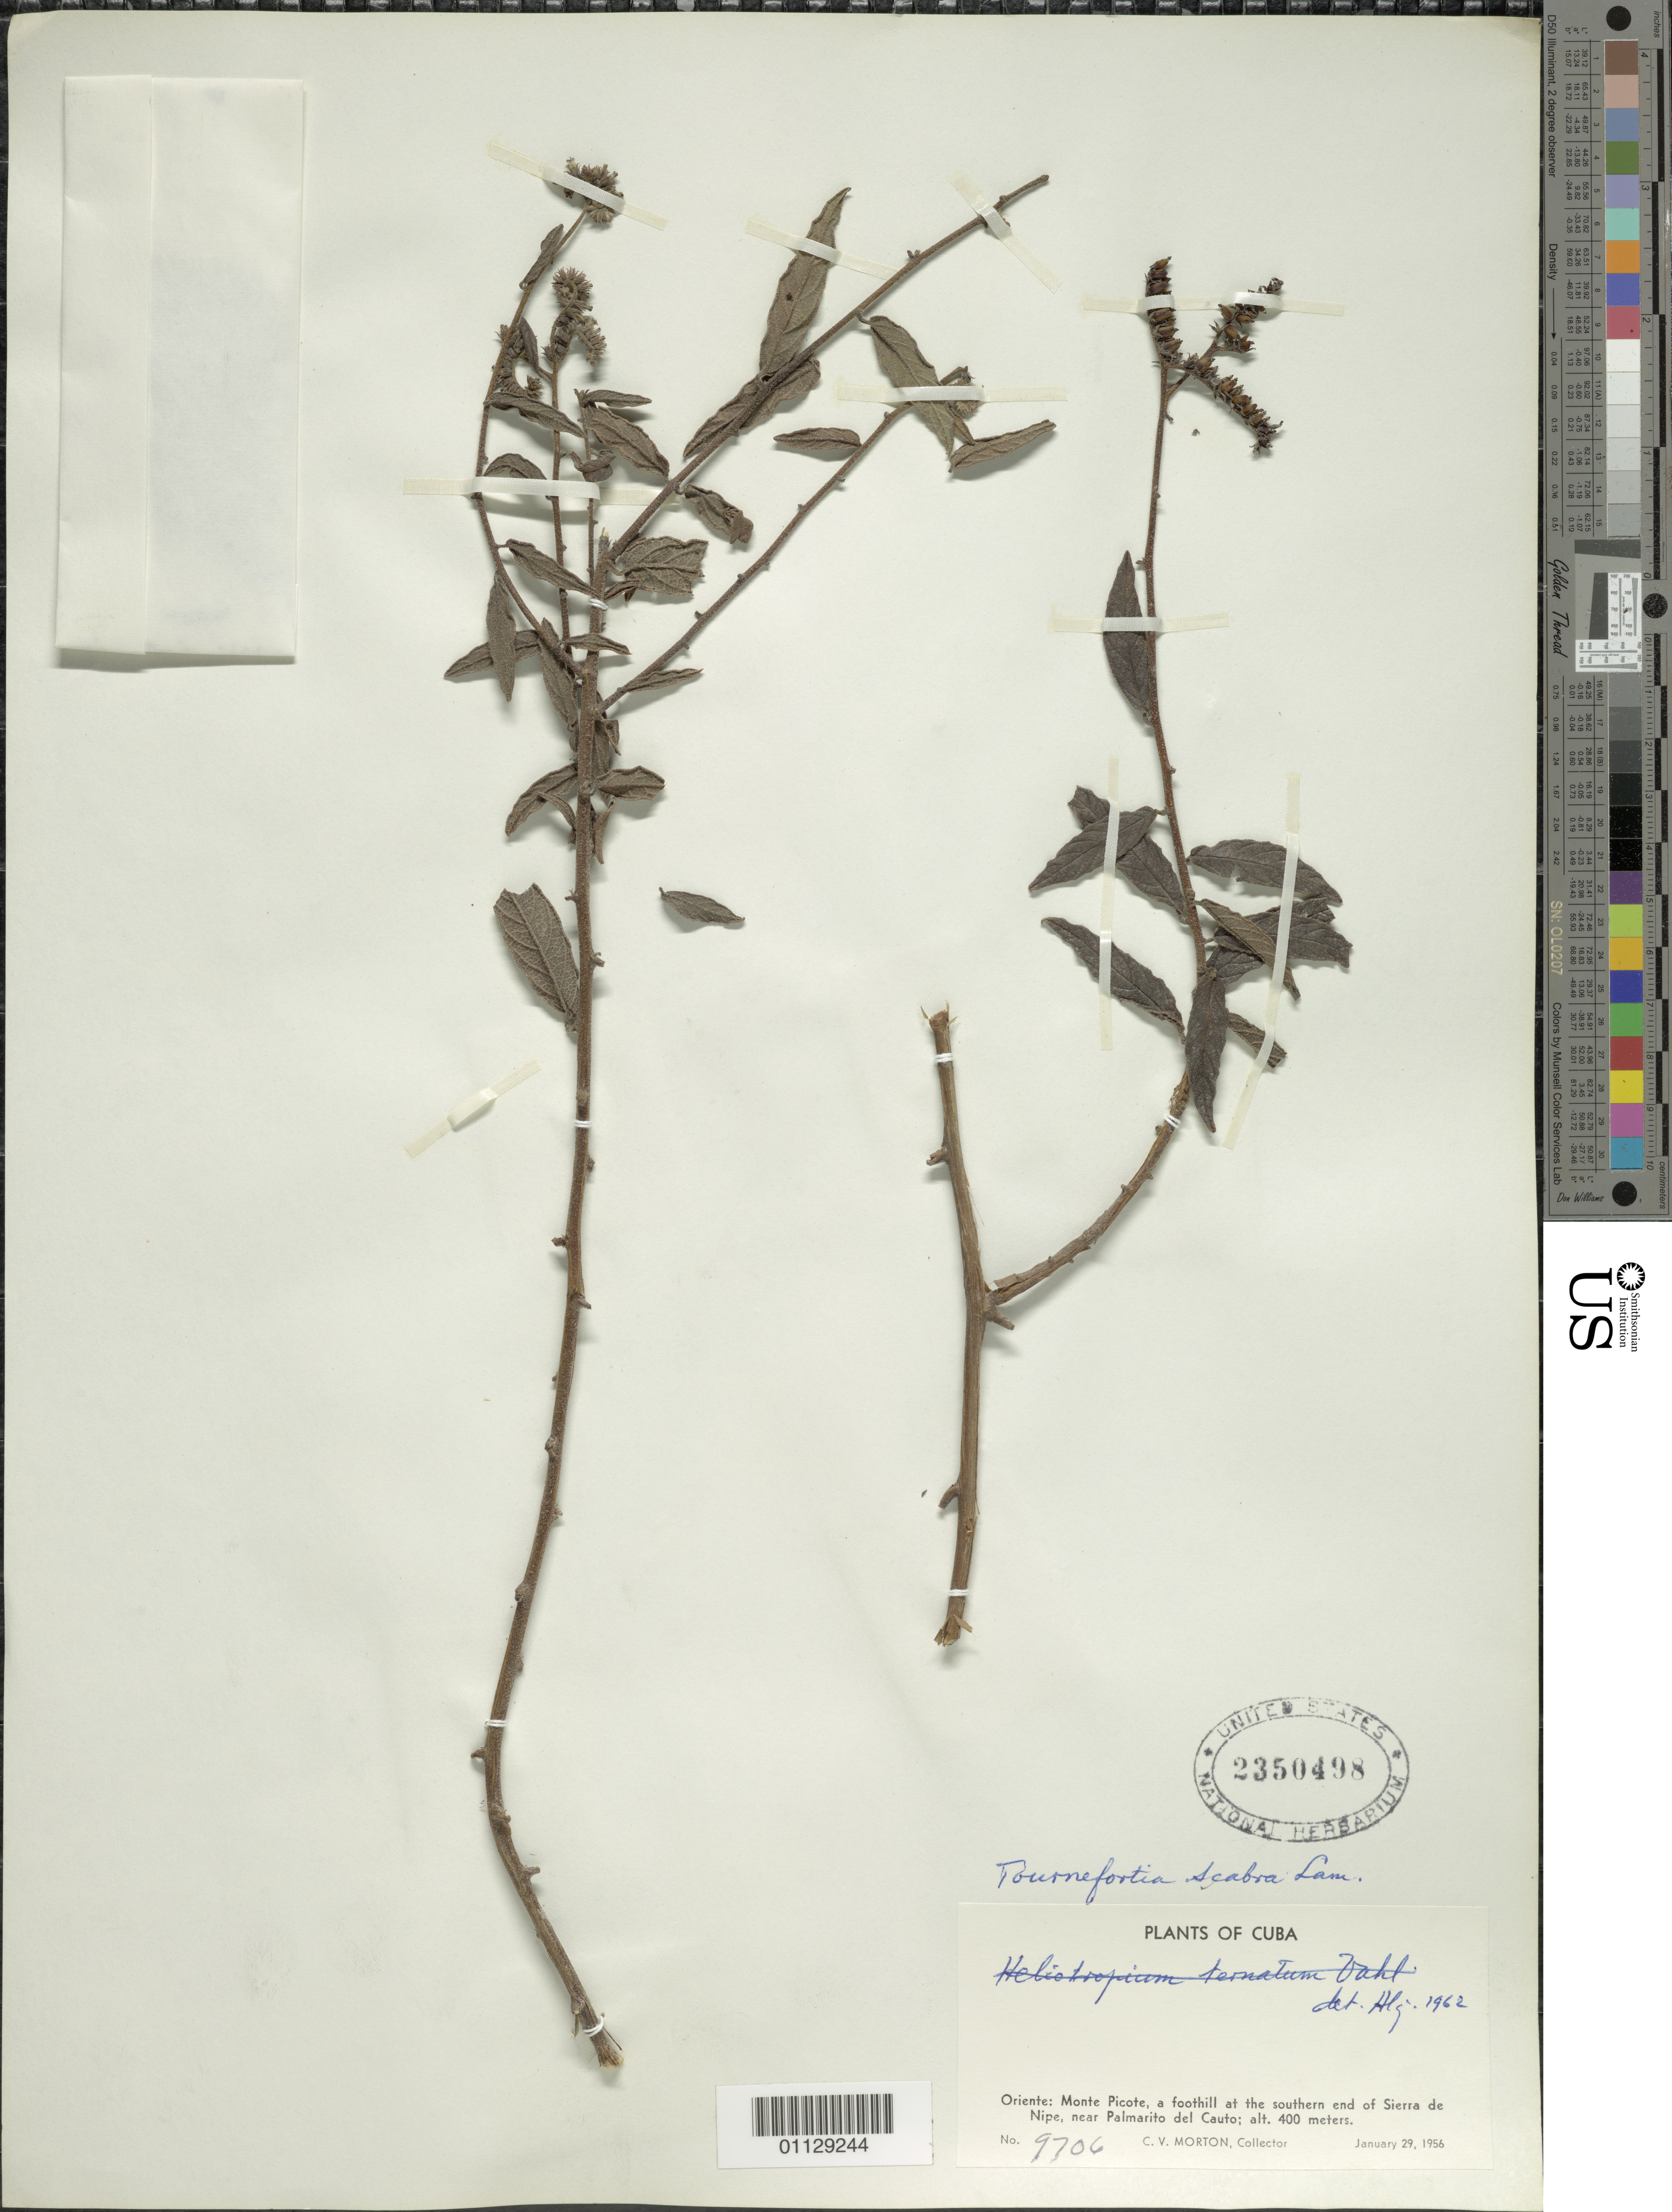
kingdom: Plantae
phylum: Tracheophyta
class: Magnoliopsida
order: Boraginales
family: Heliotropiaceae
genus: Tournefortia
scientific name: Tournefortia scabra var. scabra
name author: Lam.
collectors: C. V. Morton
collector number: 9706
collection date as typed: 29 Jan 1956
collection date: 1956-01-29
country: Cuba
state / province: Oriente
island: Cuba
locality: Monte Picote, a foothill at the southern end of Sierra de Nipe, near Palmato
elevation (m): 400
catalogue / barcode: US 2350498